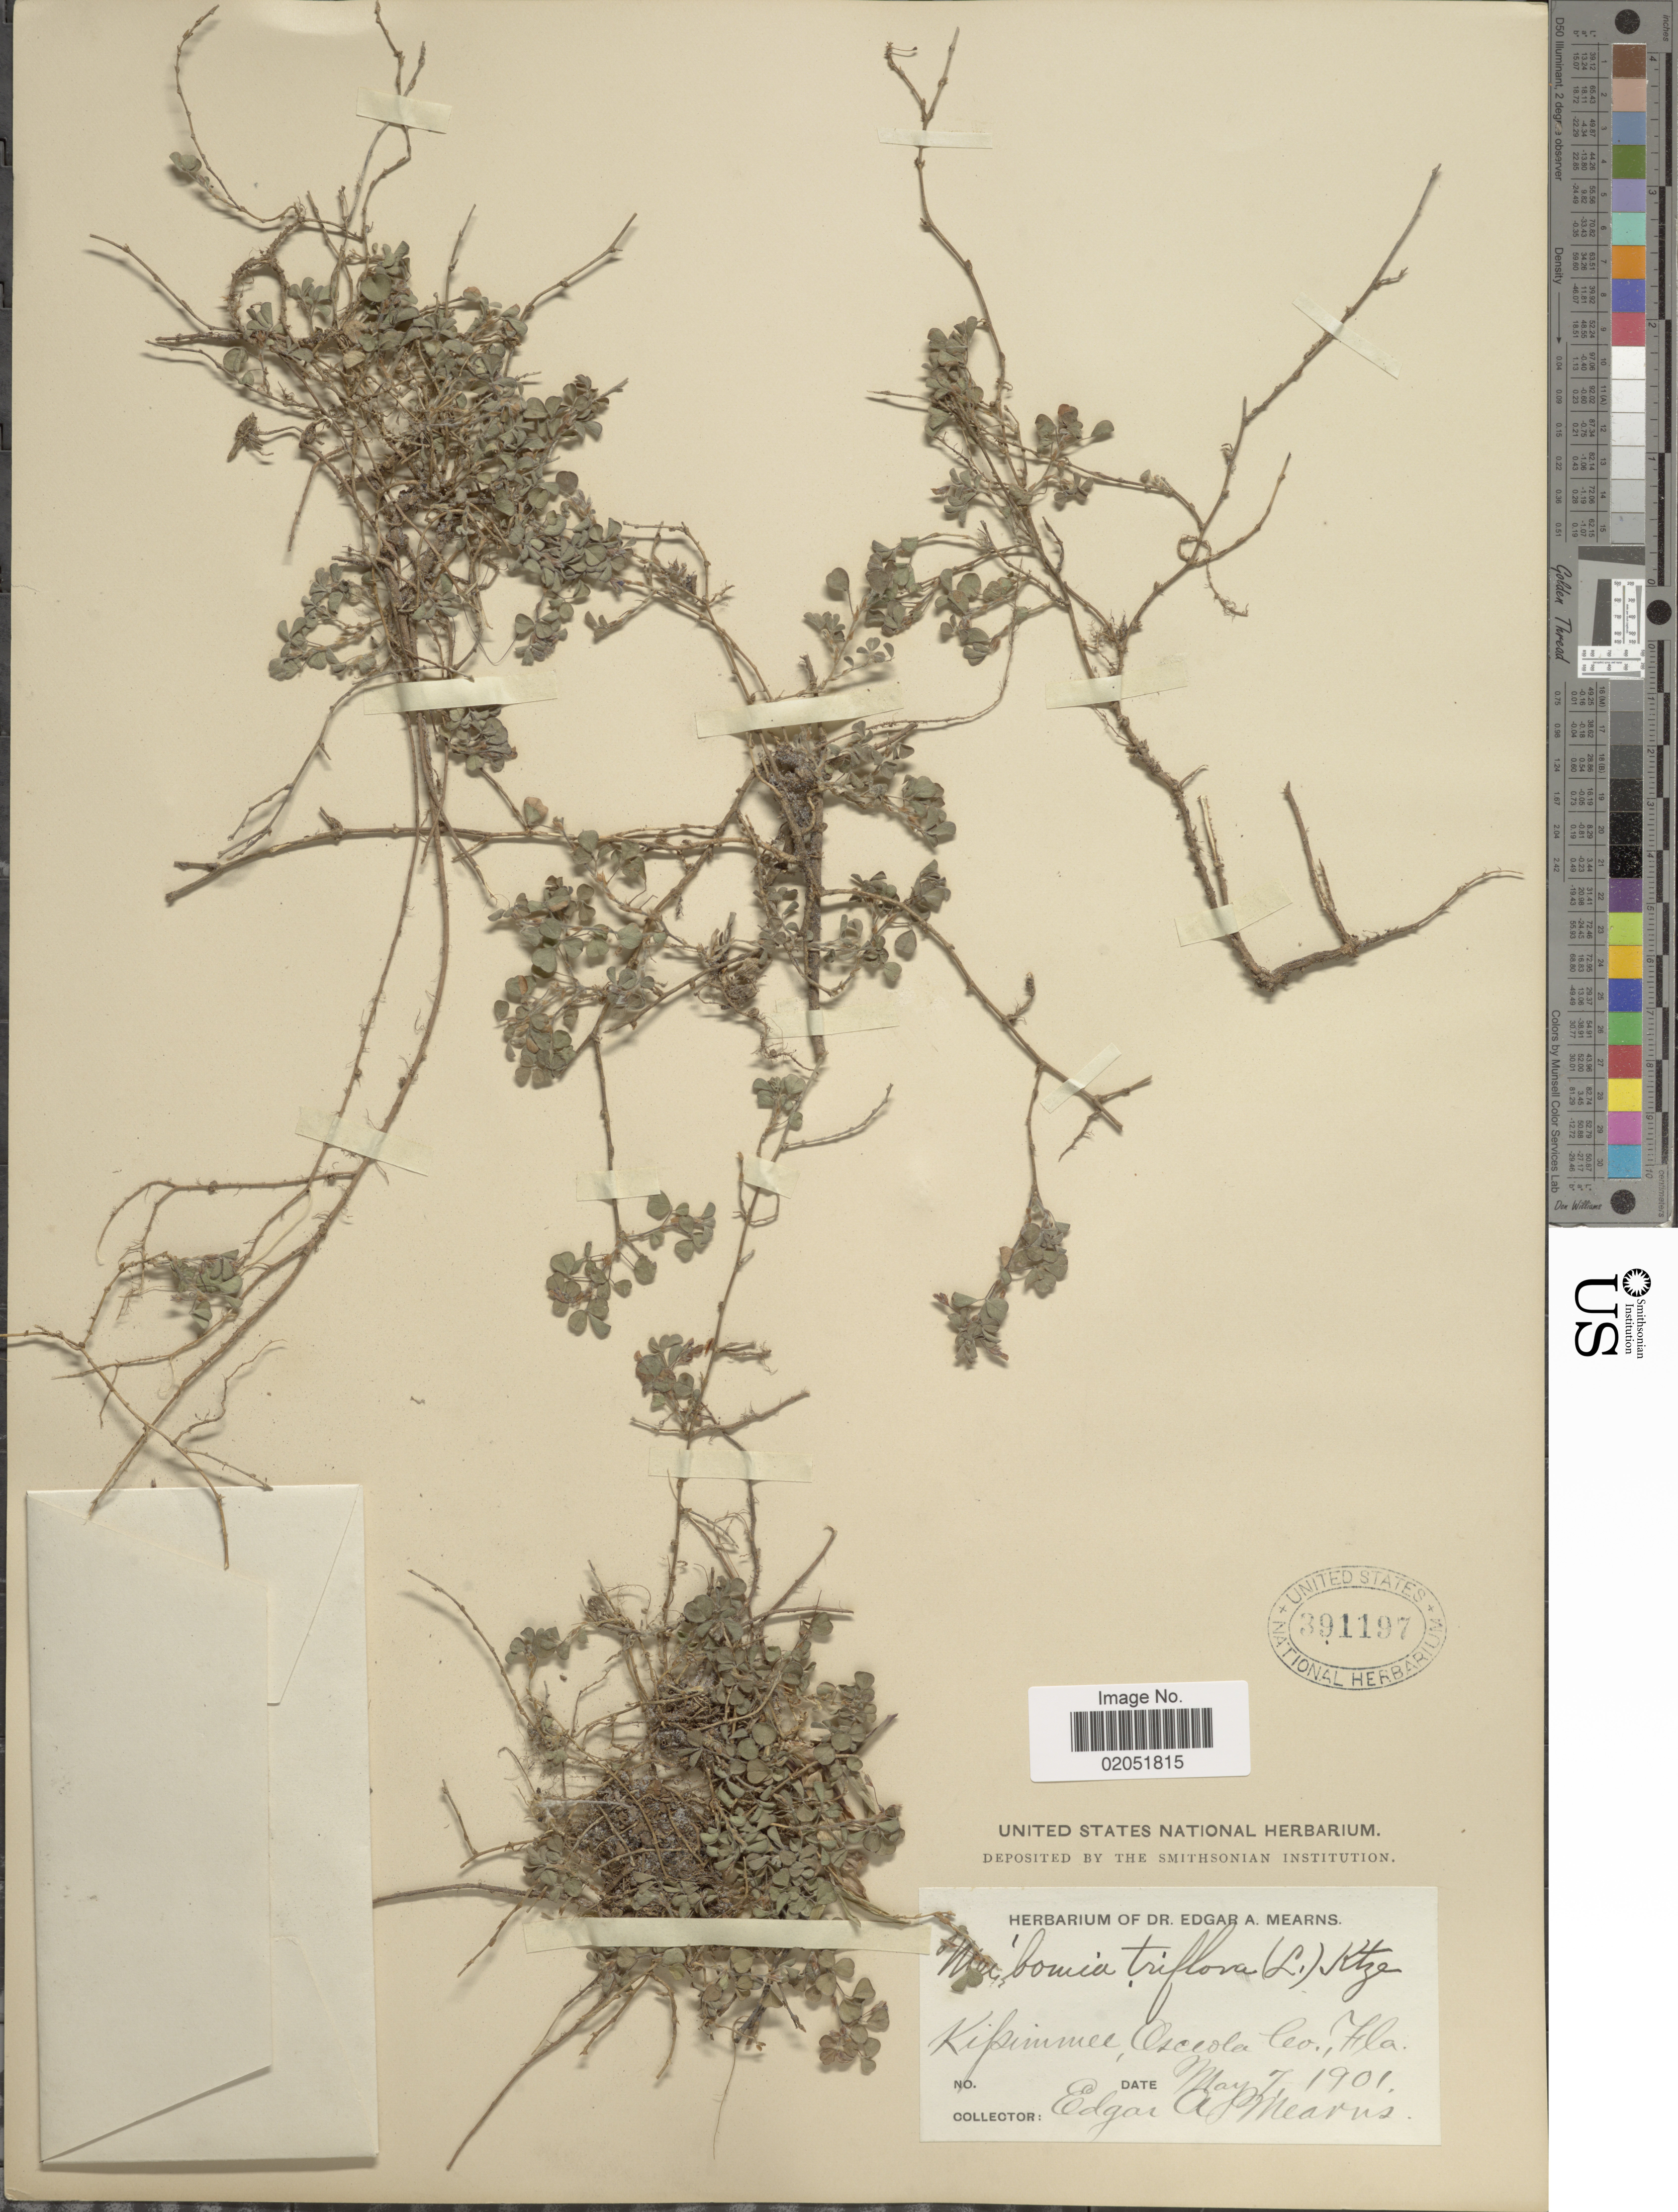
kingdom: Plantae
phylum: Tracheophyta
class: Magnoliopsida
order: Fabales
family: Fabaceae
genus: Grona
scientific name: Grona triflora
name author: (L.) H. Ohashi & K. Ohashi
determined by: Strong, Mark T., (BOT), Smithsonian Institution - National Museum of Natural History (UNITED STATES)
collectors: E. A. Mearns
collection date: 1901-05-07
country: United States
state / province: Florida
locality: Kipimmee, Oscola Co., Fla.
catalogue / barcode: US 391197